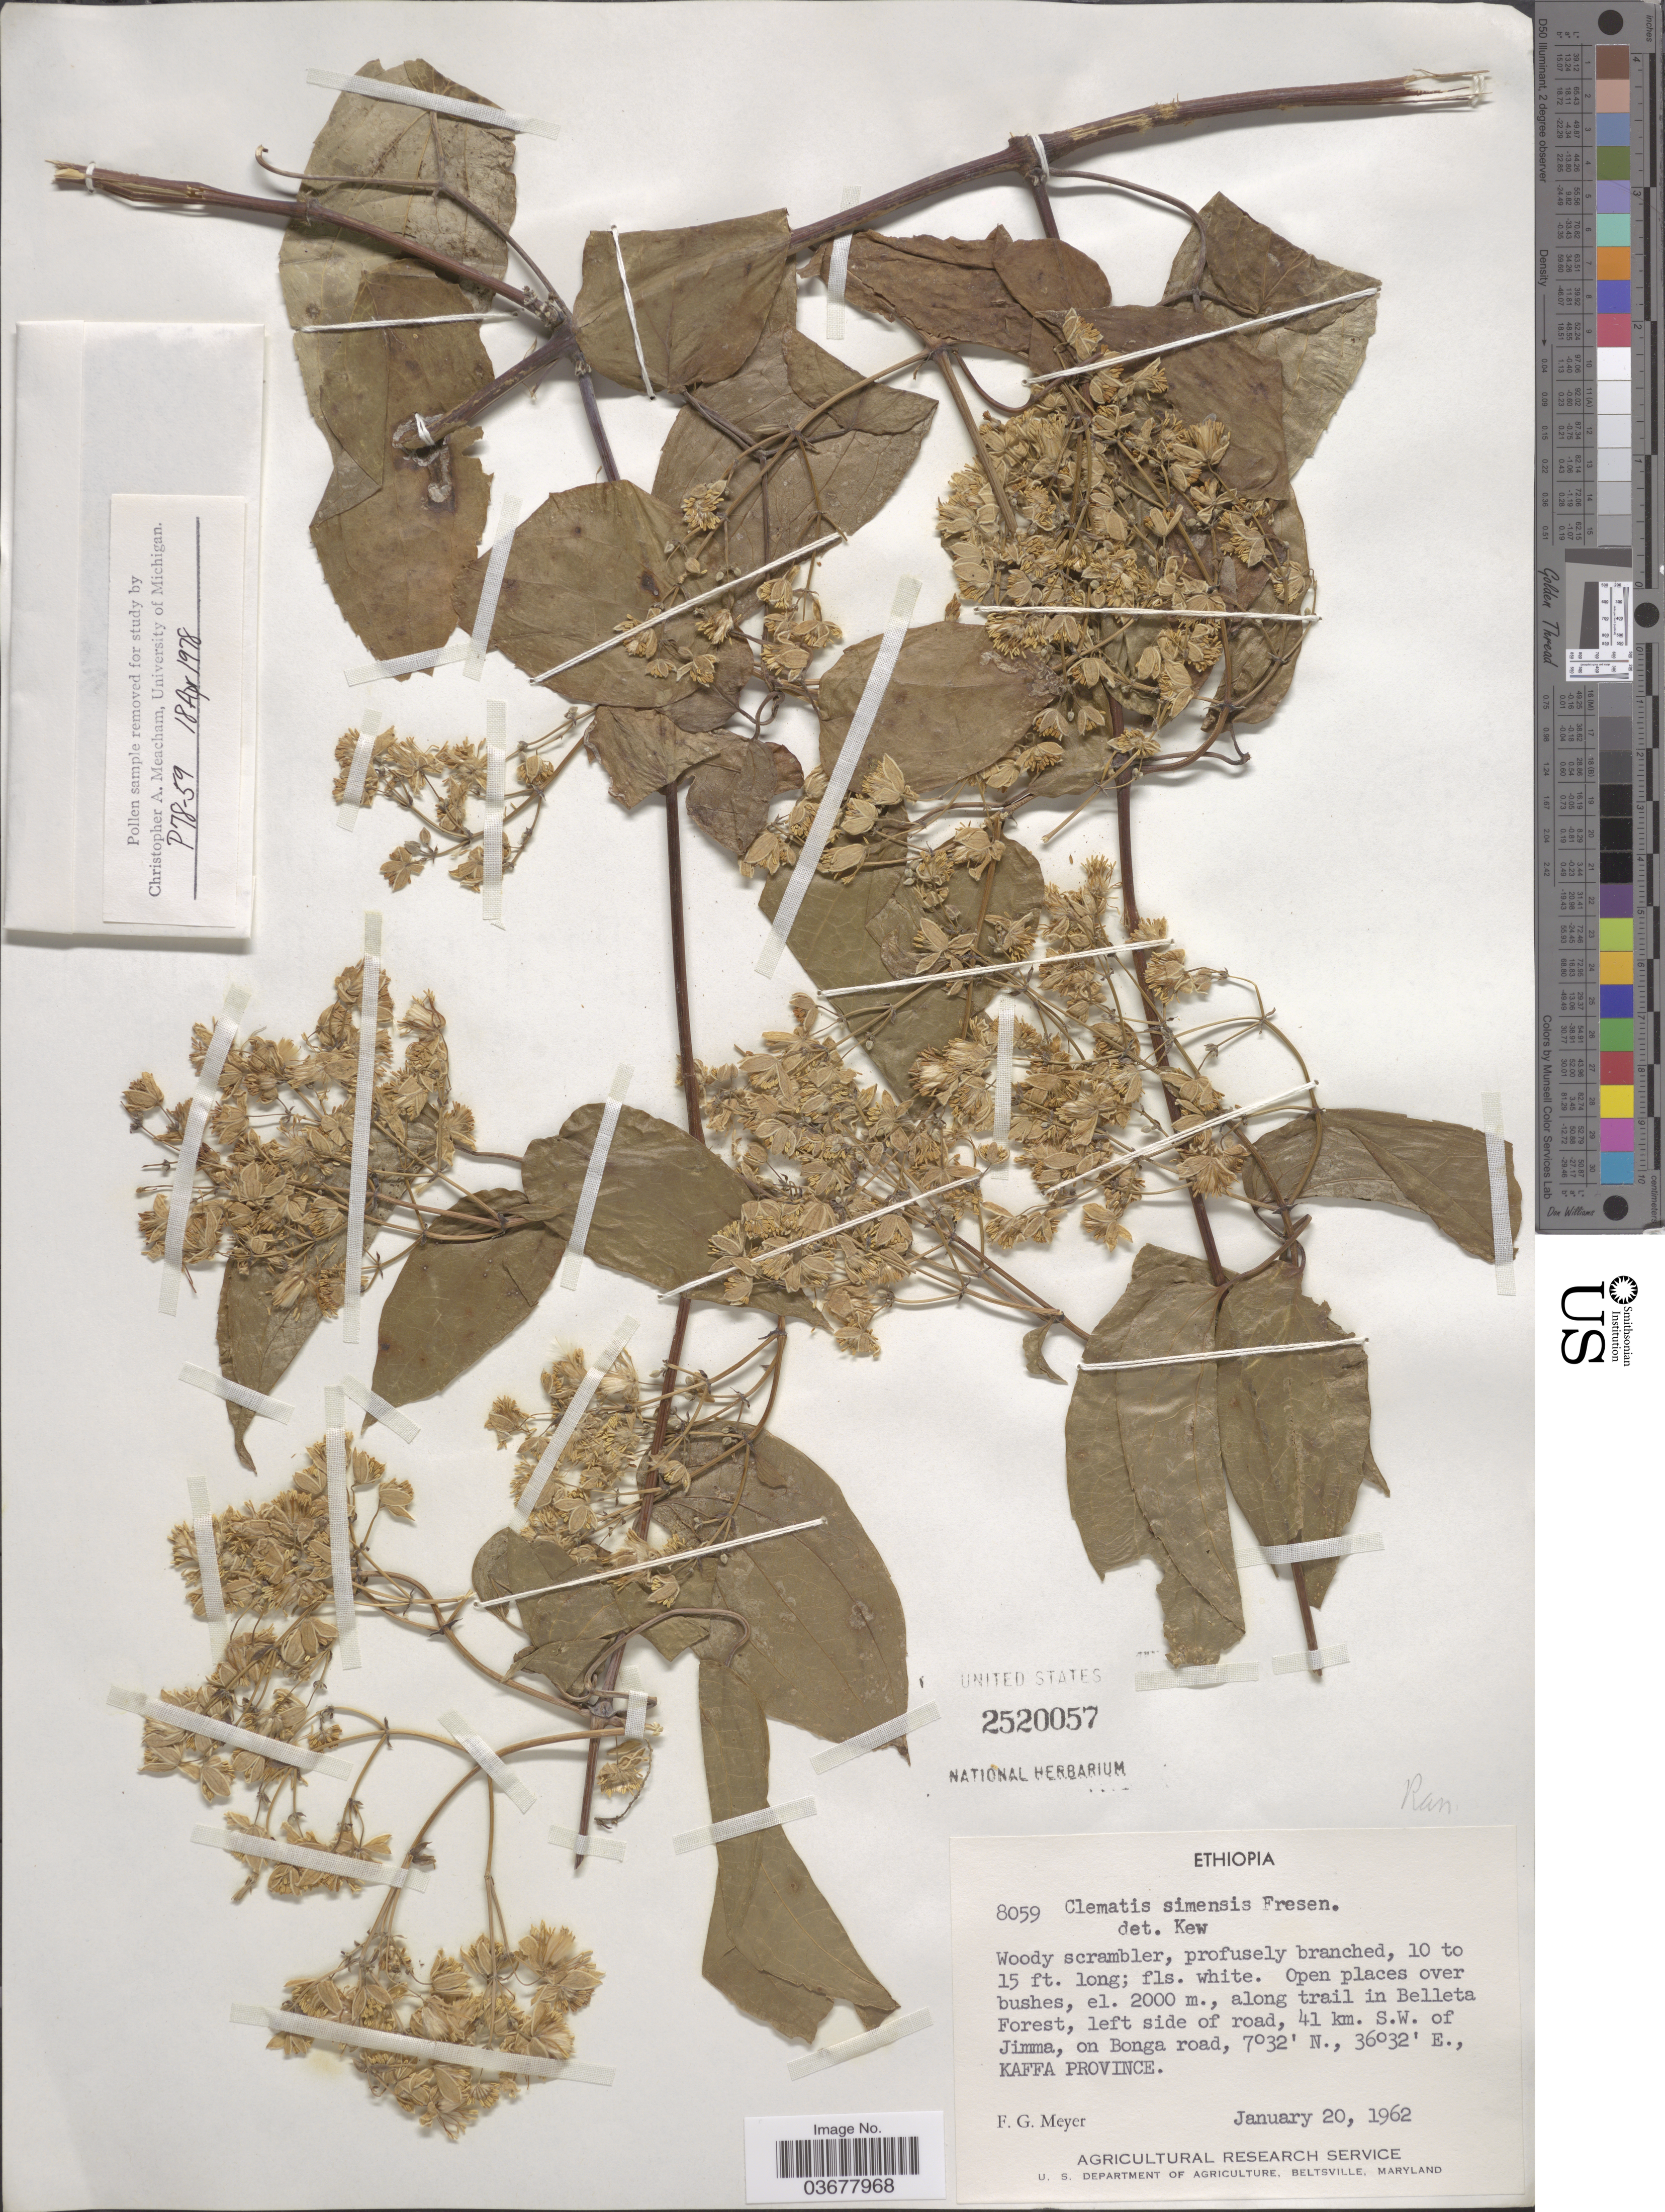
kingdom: Plantae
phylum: Tracheophyta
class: Magnoliopsida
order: Ranunculales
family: Ranunculaceae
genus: Clematis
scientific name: Clematis simensis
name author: Fresen.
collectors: F. G. Meyer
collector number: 8059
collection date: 1962-01-20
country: Ethiopia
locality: Along trail in Belleta Forest, left side of road, 41 km. S.W. of Jimma, on Bonga road. Kaffa Province.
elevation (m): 2000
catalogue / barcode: US 2520057